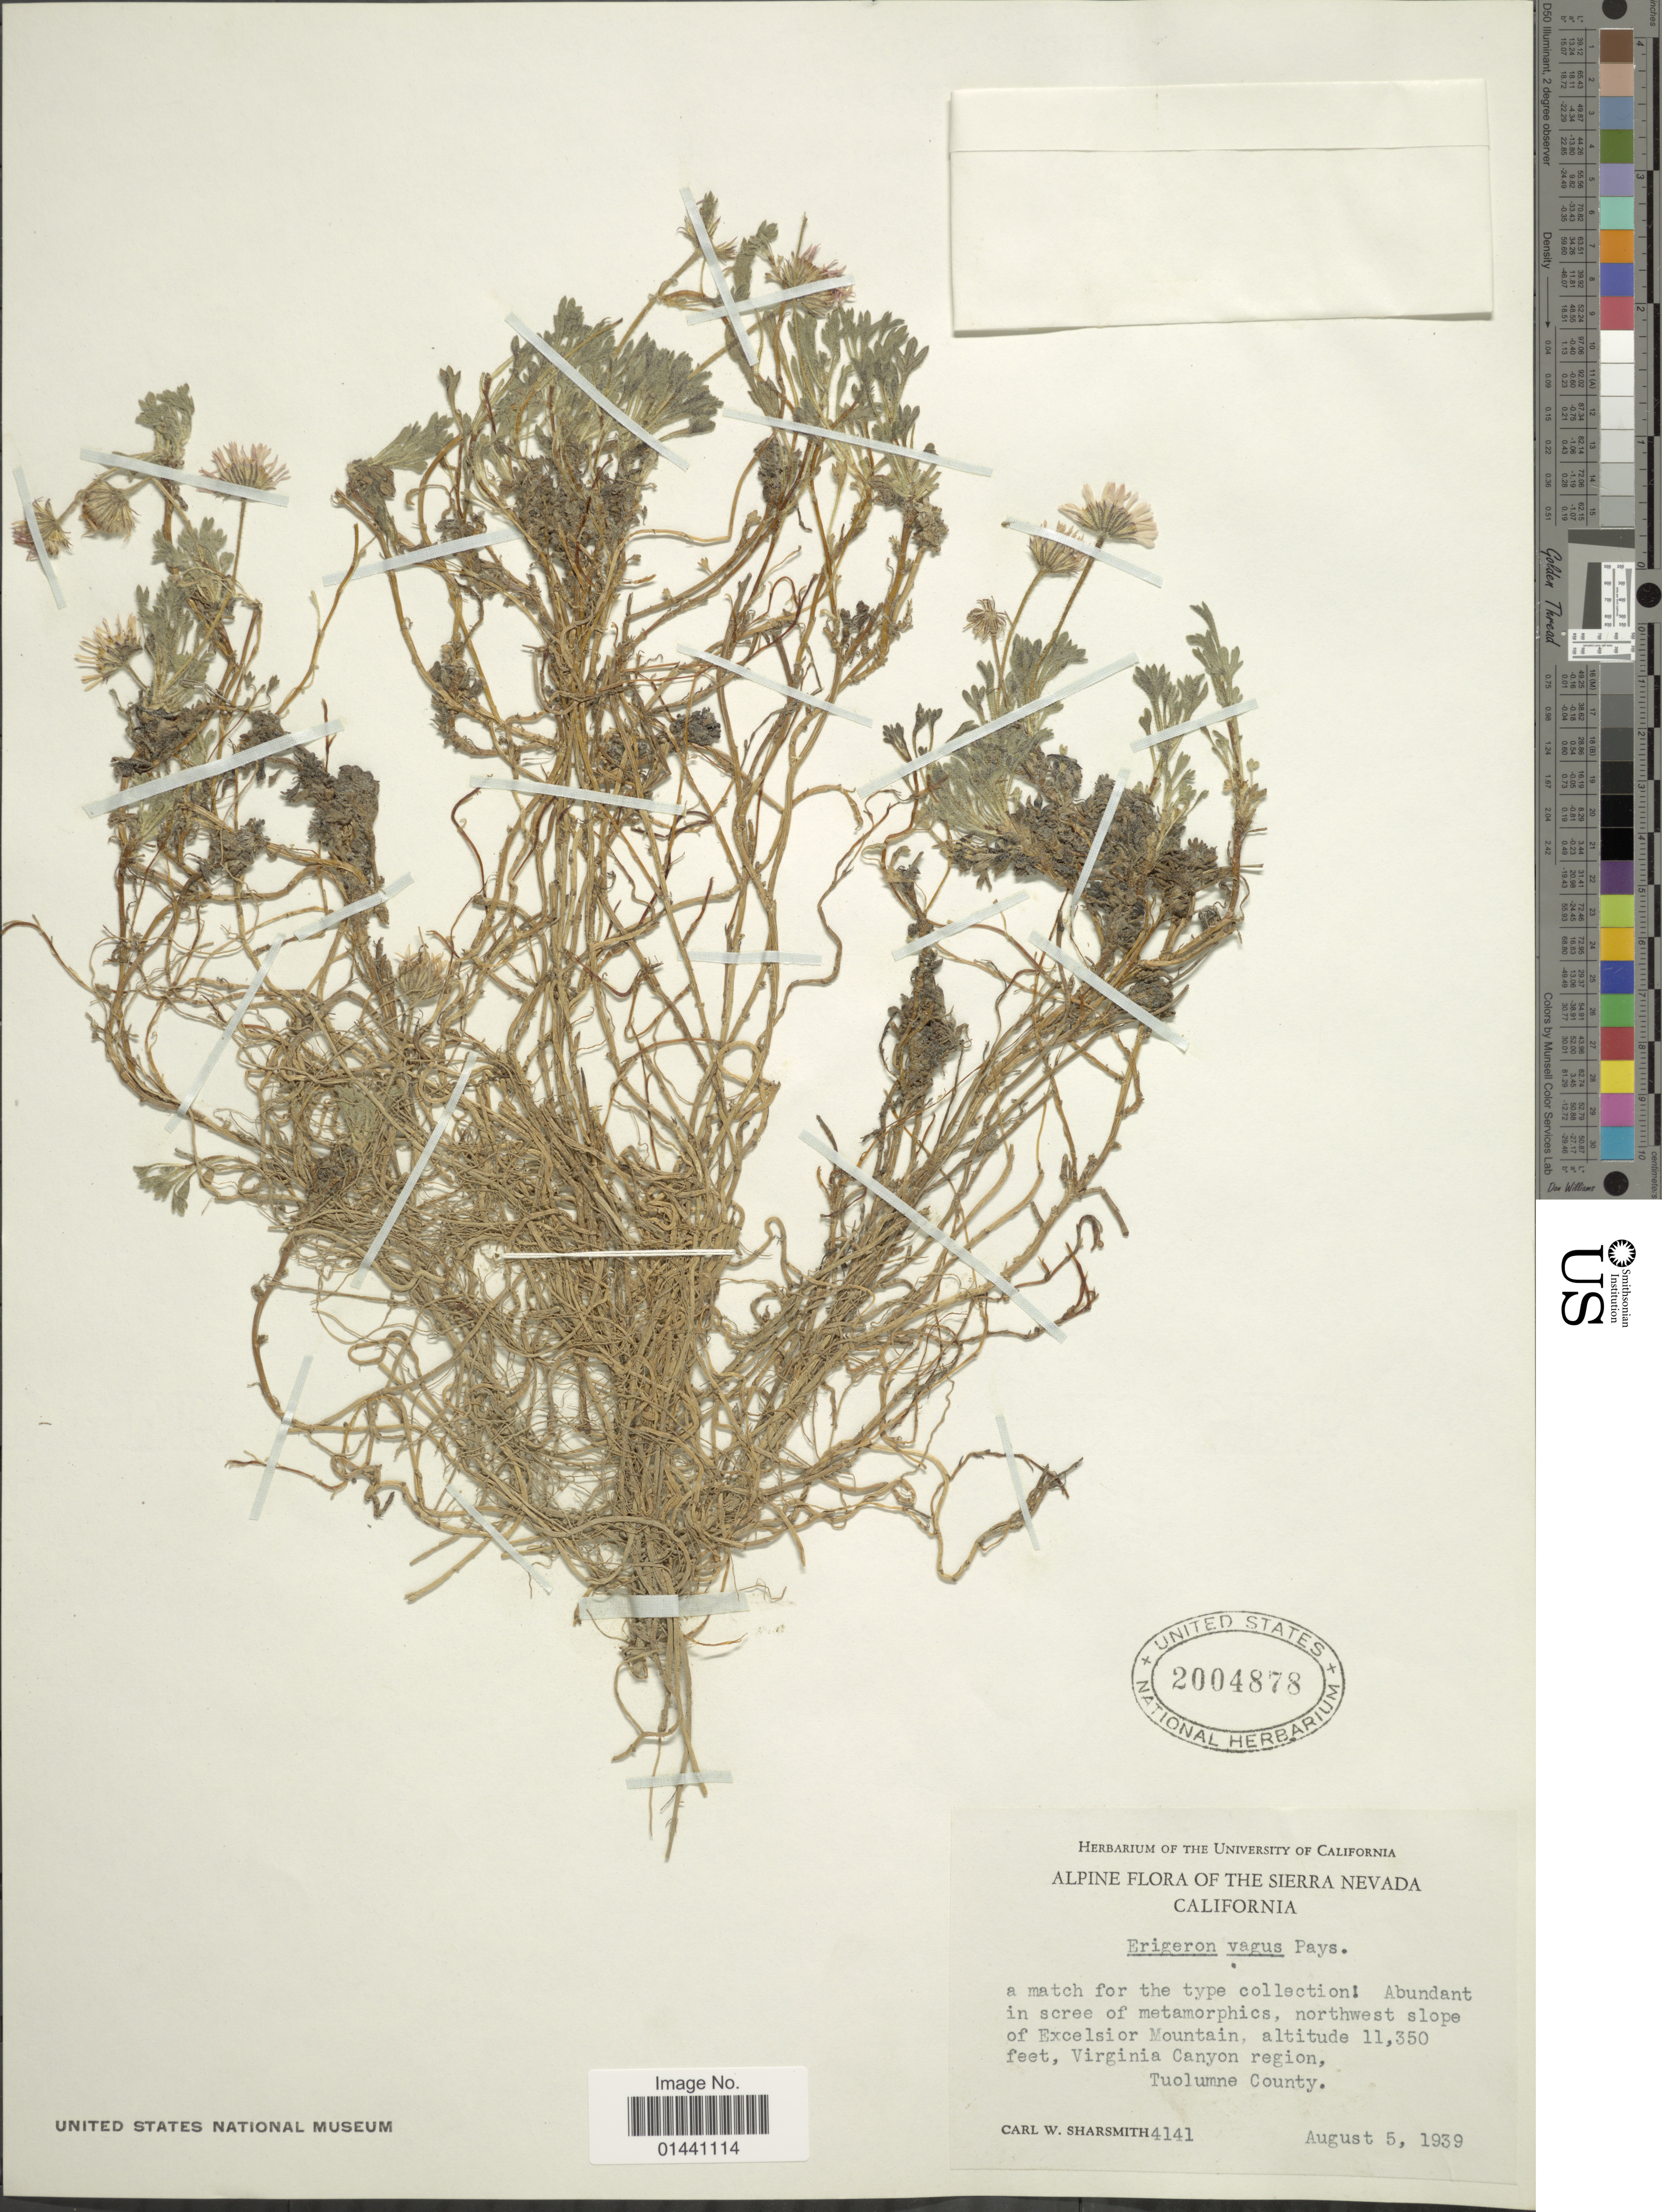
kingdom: Plantae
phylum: Tracheophyta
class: Magnoliopsida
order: Asterales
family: Asteraceae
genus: Erigeron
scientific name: Erigeron vagus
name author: Payson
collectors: C. Sharsmith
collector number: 4141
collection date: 1939-08-05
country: United States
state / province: California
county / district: Tuolumne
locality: Alpine of the Sierra Nevada, northwest slope of Excelsior Mountain, Virginia Canyon region, Tuolumne County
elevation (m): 3459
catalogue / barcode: US 2004878